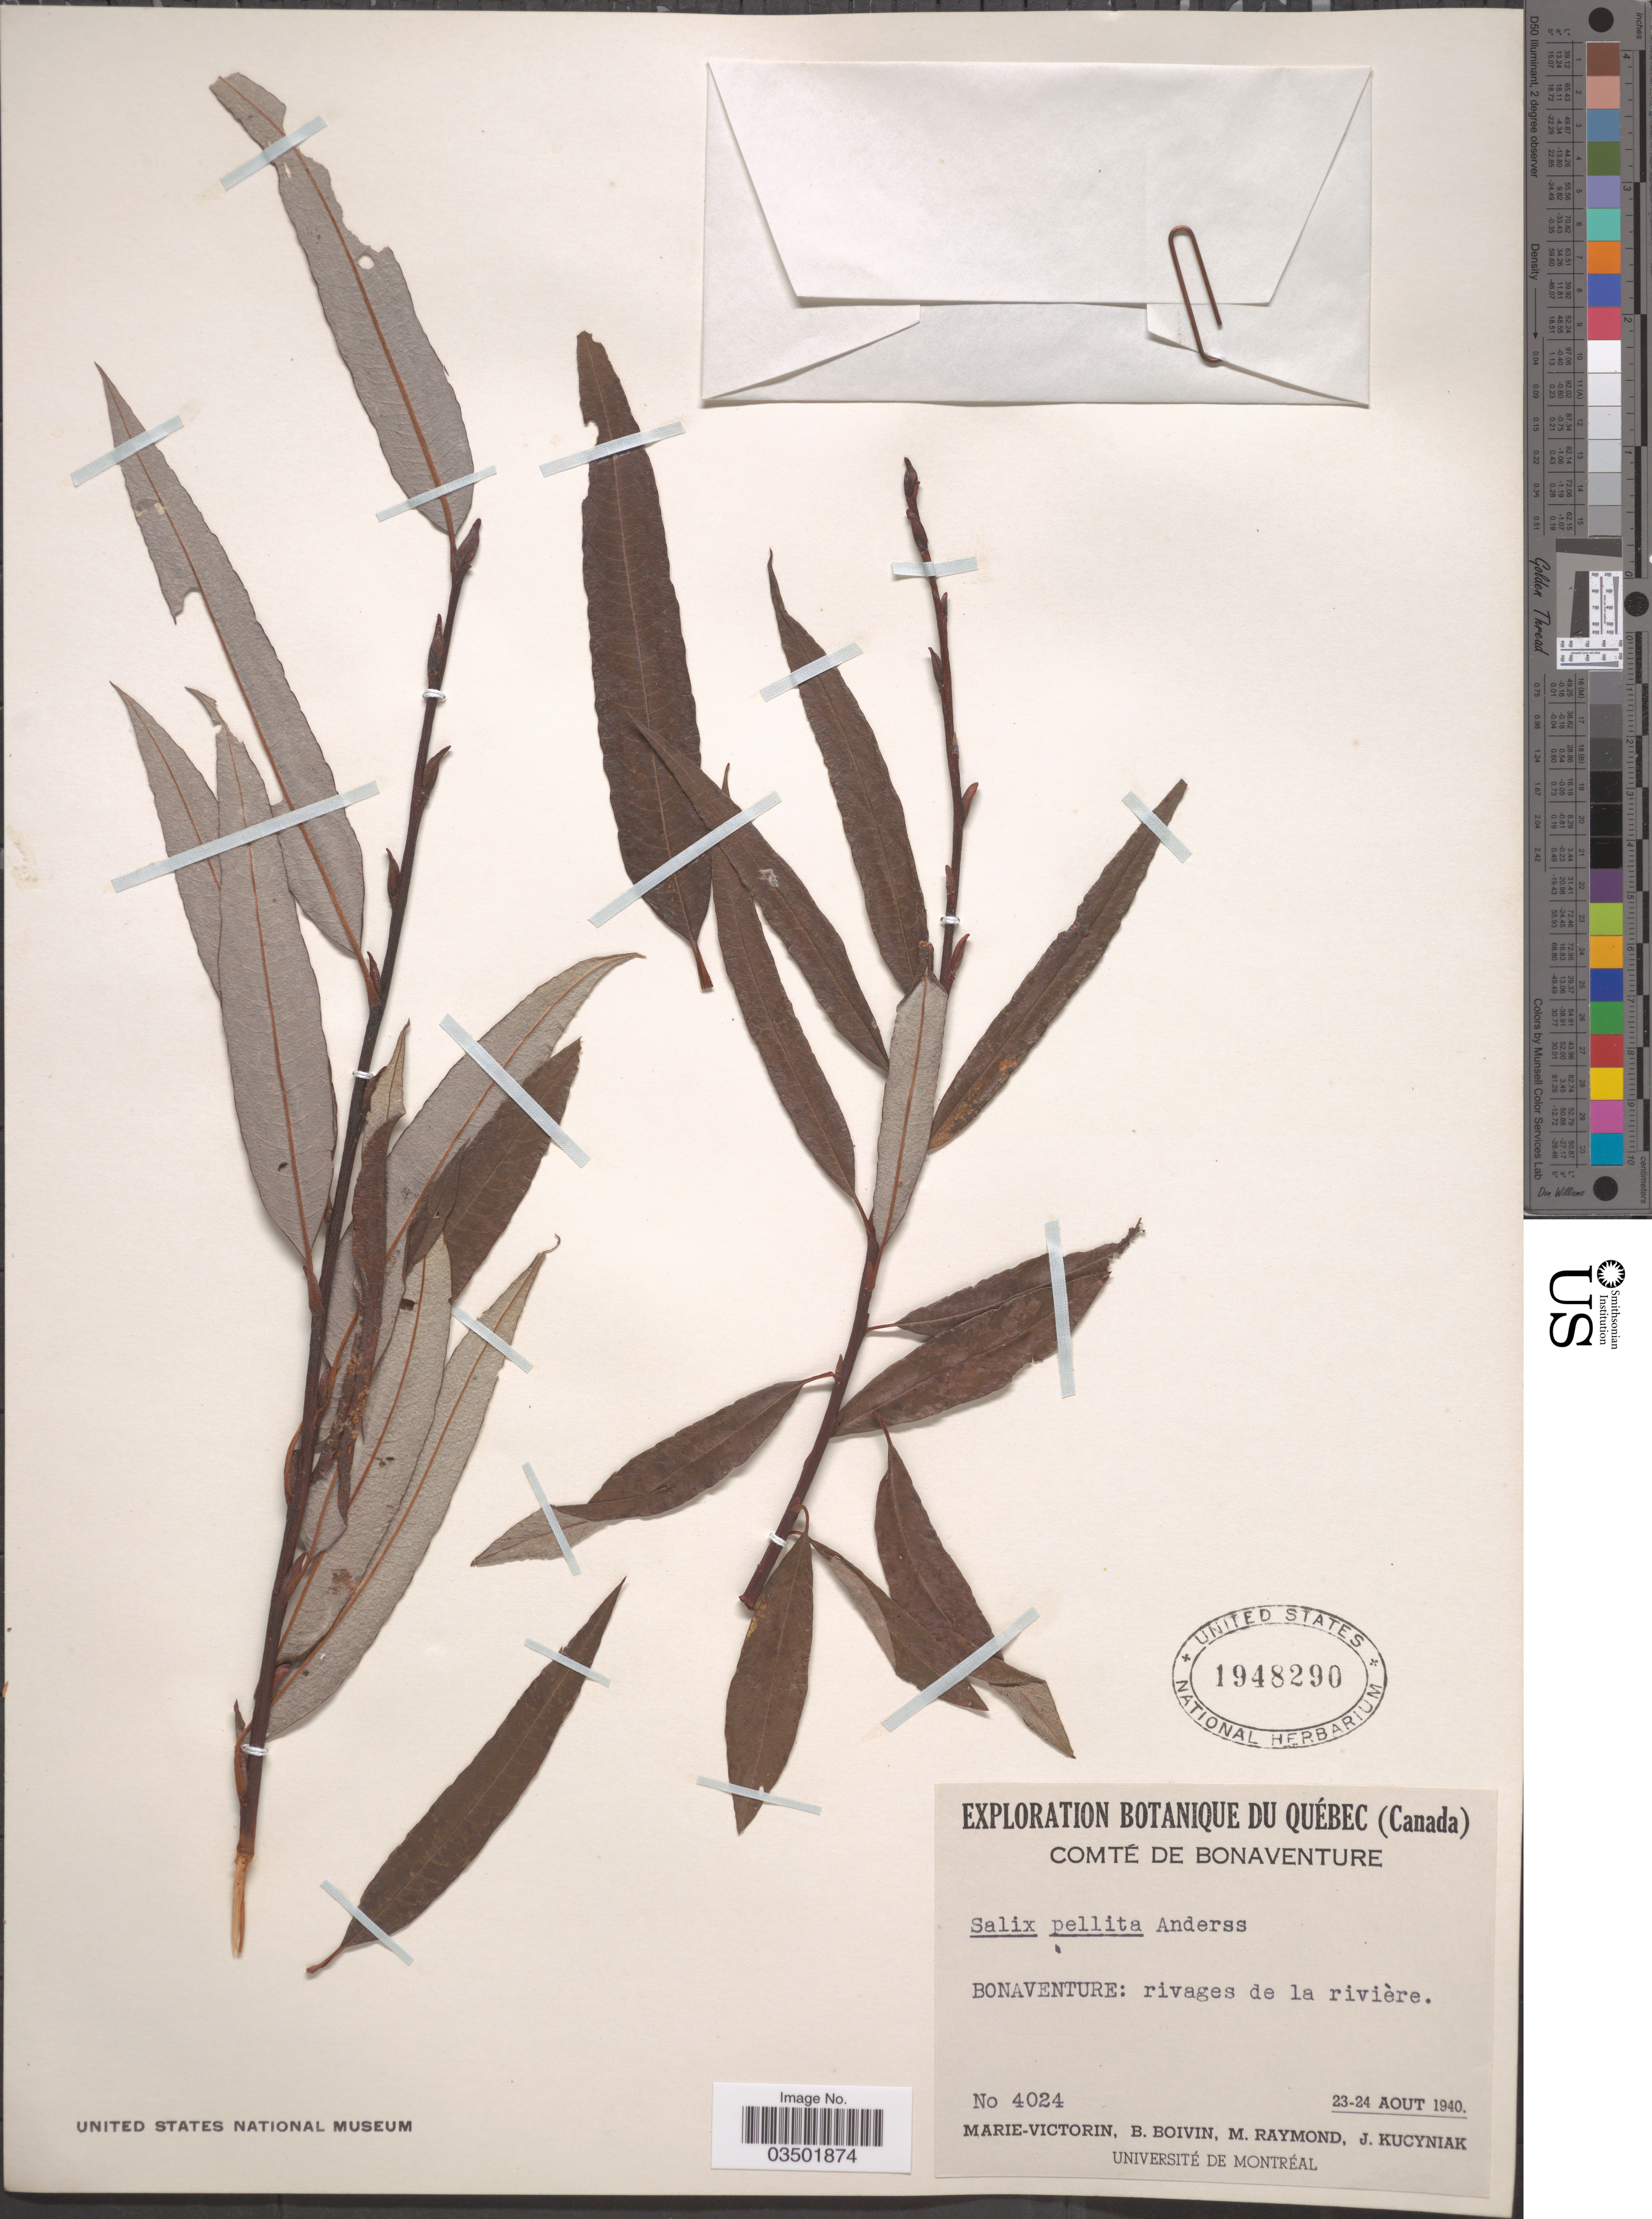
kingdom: Plantae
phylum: Tracheophyta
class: Magnoliopsida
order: Malpighiales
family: Salicaceae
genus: Salix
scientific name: Salix pellita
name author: (Andersson) Bebb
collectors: -. Marie-Victorin, J. R. B. Boivin, M. Raymond & J. Kucyniak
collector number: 4024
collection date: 1940-08-23/1940-08-24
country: Canada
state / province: Quebec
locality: Comté de Bonaventure. Bonaventure: rivages de la rivière.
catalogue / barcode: US 1948290